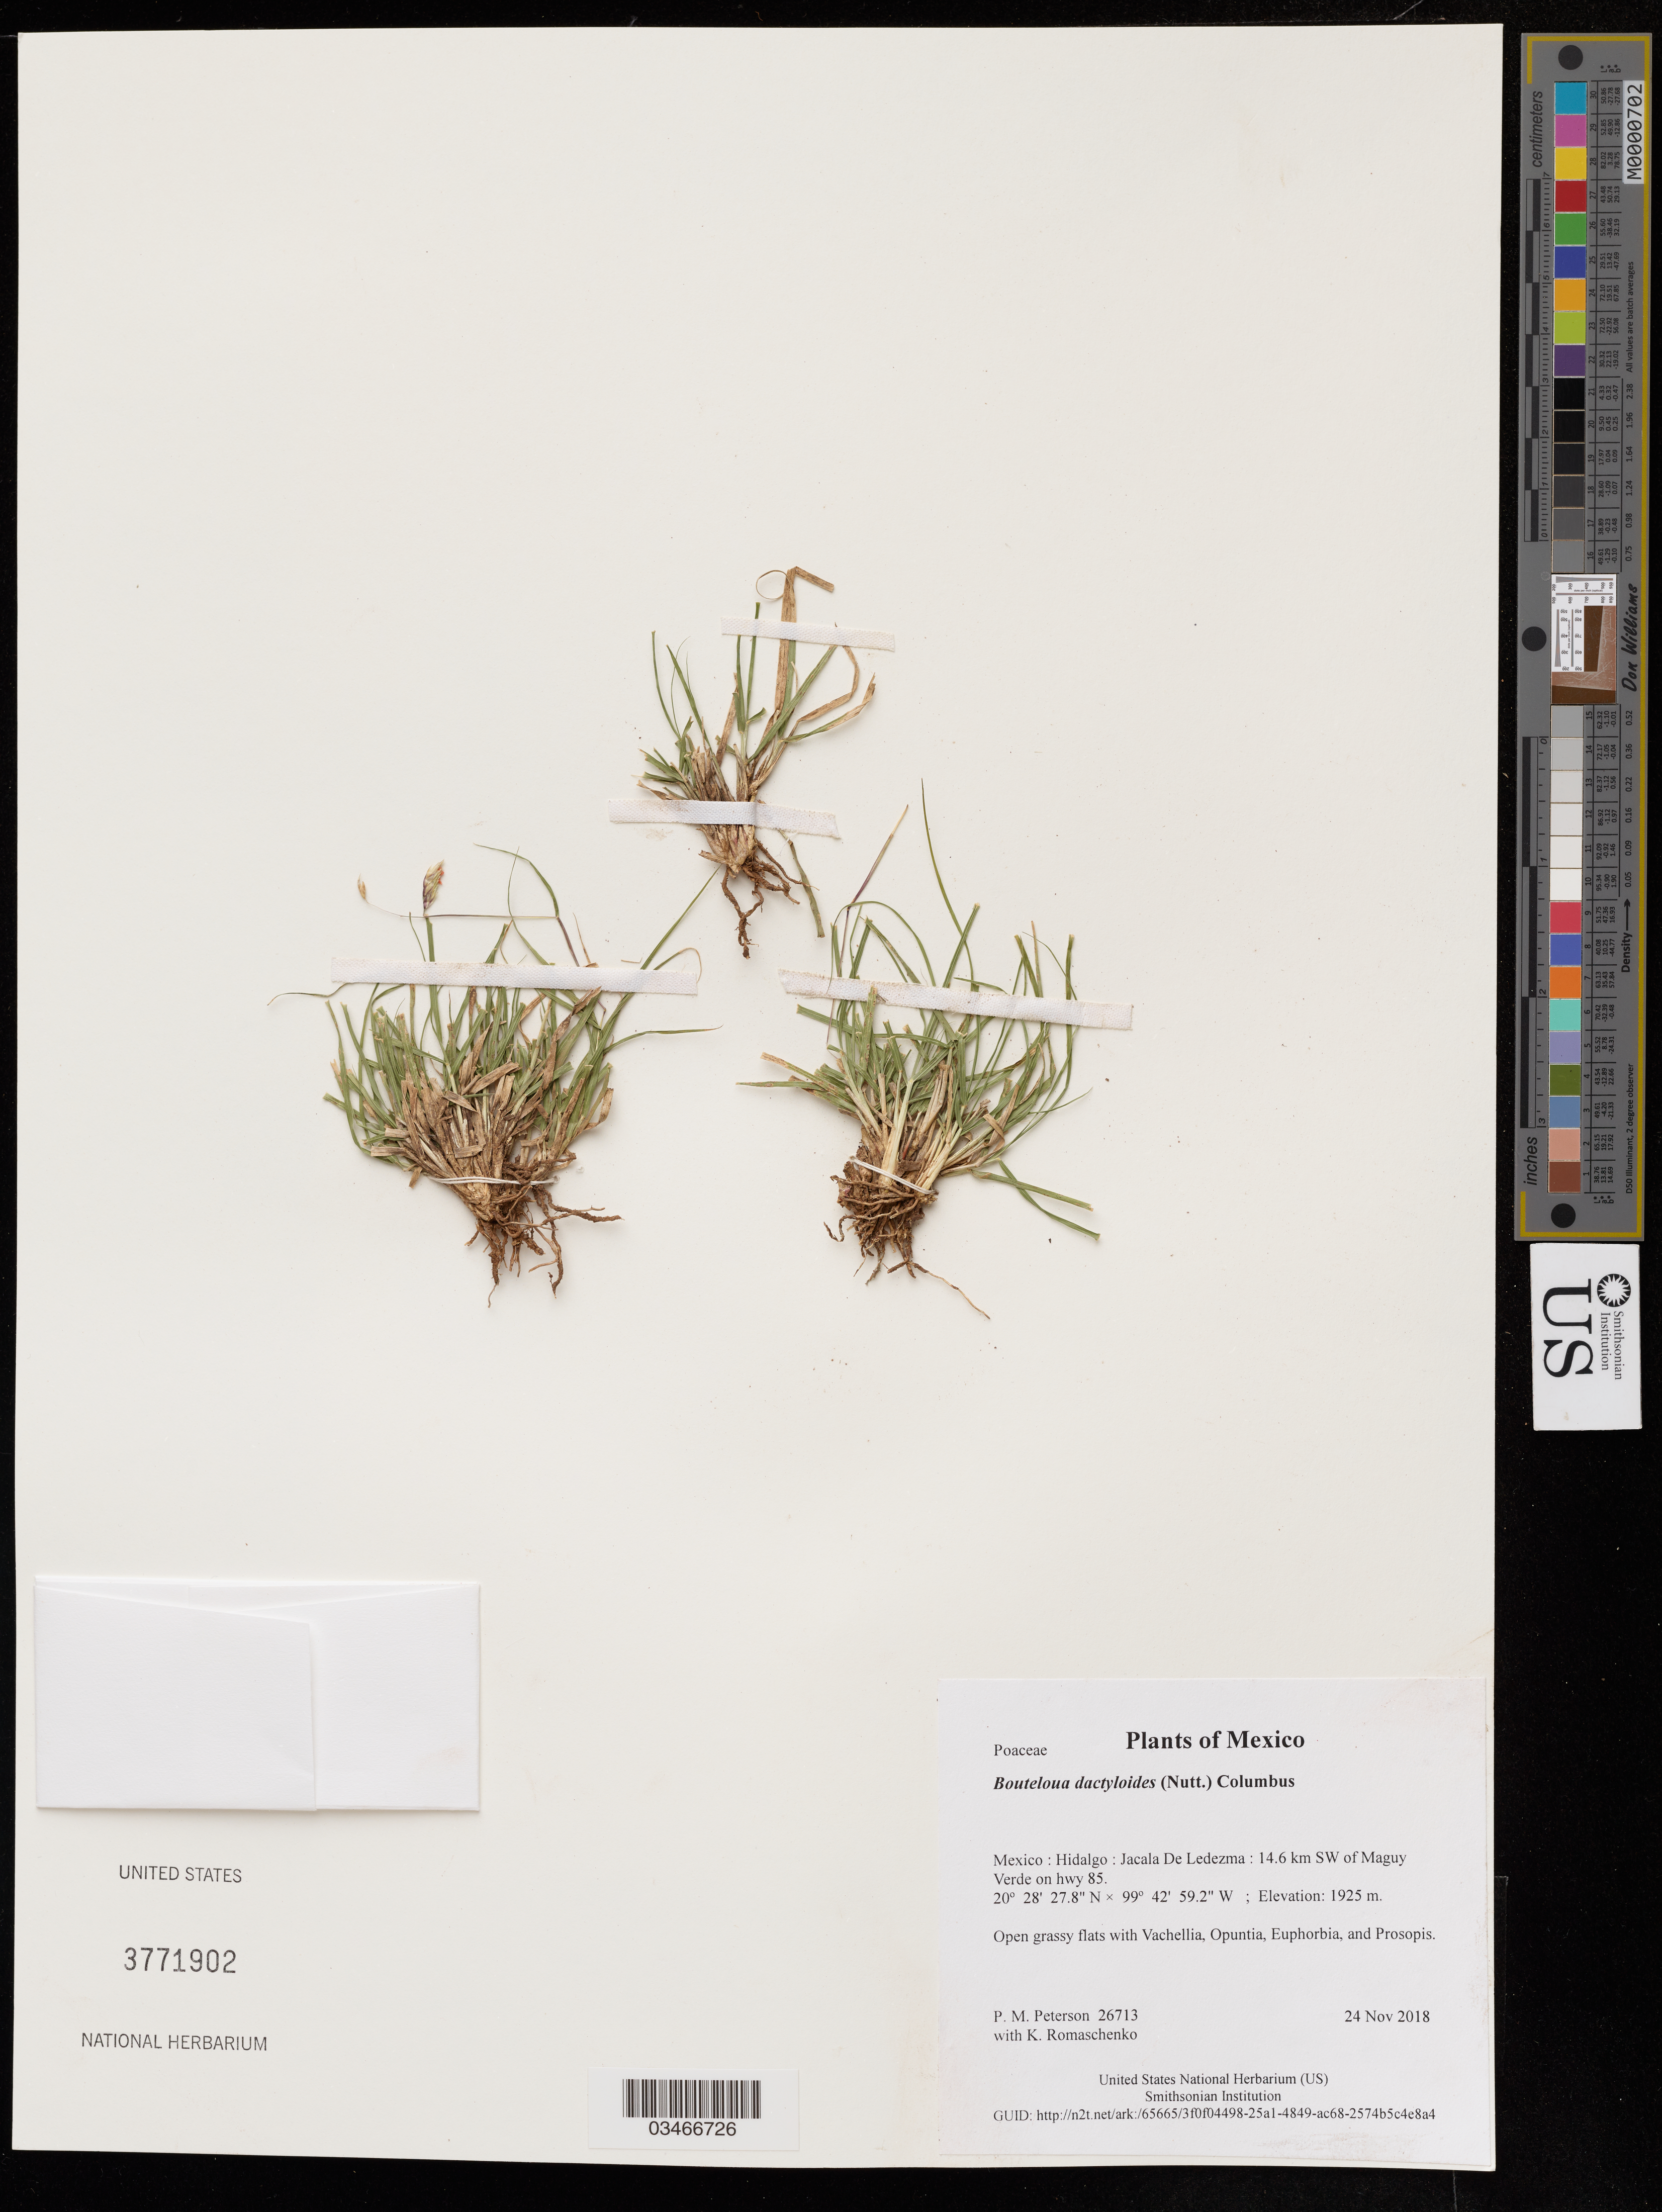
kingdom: Plantae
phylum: Tracheophyta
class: Liliopsida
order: Poales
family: Poaceae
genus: Bouteloua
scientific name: Bouteloua dactyloides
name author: (Nutt.) Columbus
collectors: P. M. Peterson & K. Romaschenko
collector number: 26713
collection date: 2018-11-24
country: Mexico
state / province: Hidalgo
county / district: Jacala De Ledezma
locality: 14.6 km SW of Maguy Verde on hwy 85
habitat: Open grassy flats with Vachellia, Opuntia, Euphorbia, and Prosopis.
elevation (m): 1925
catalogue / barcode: US 3771902